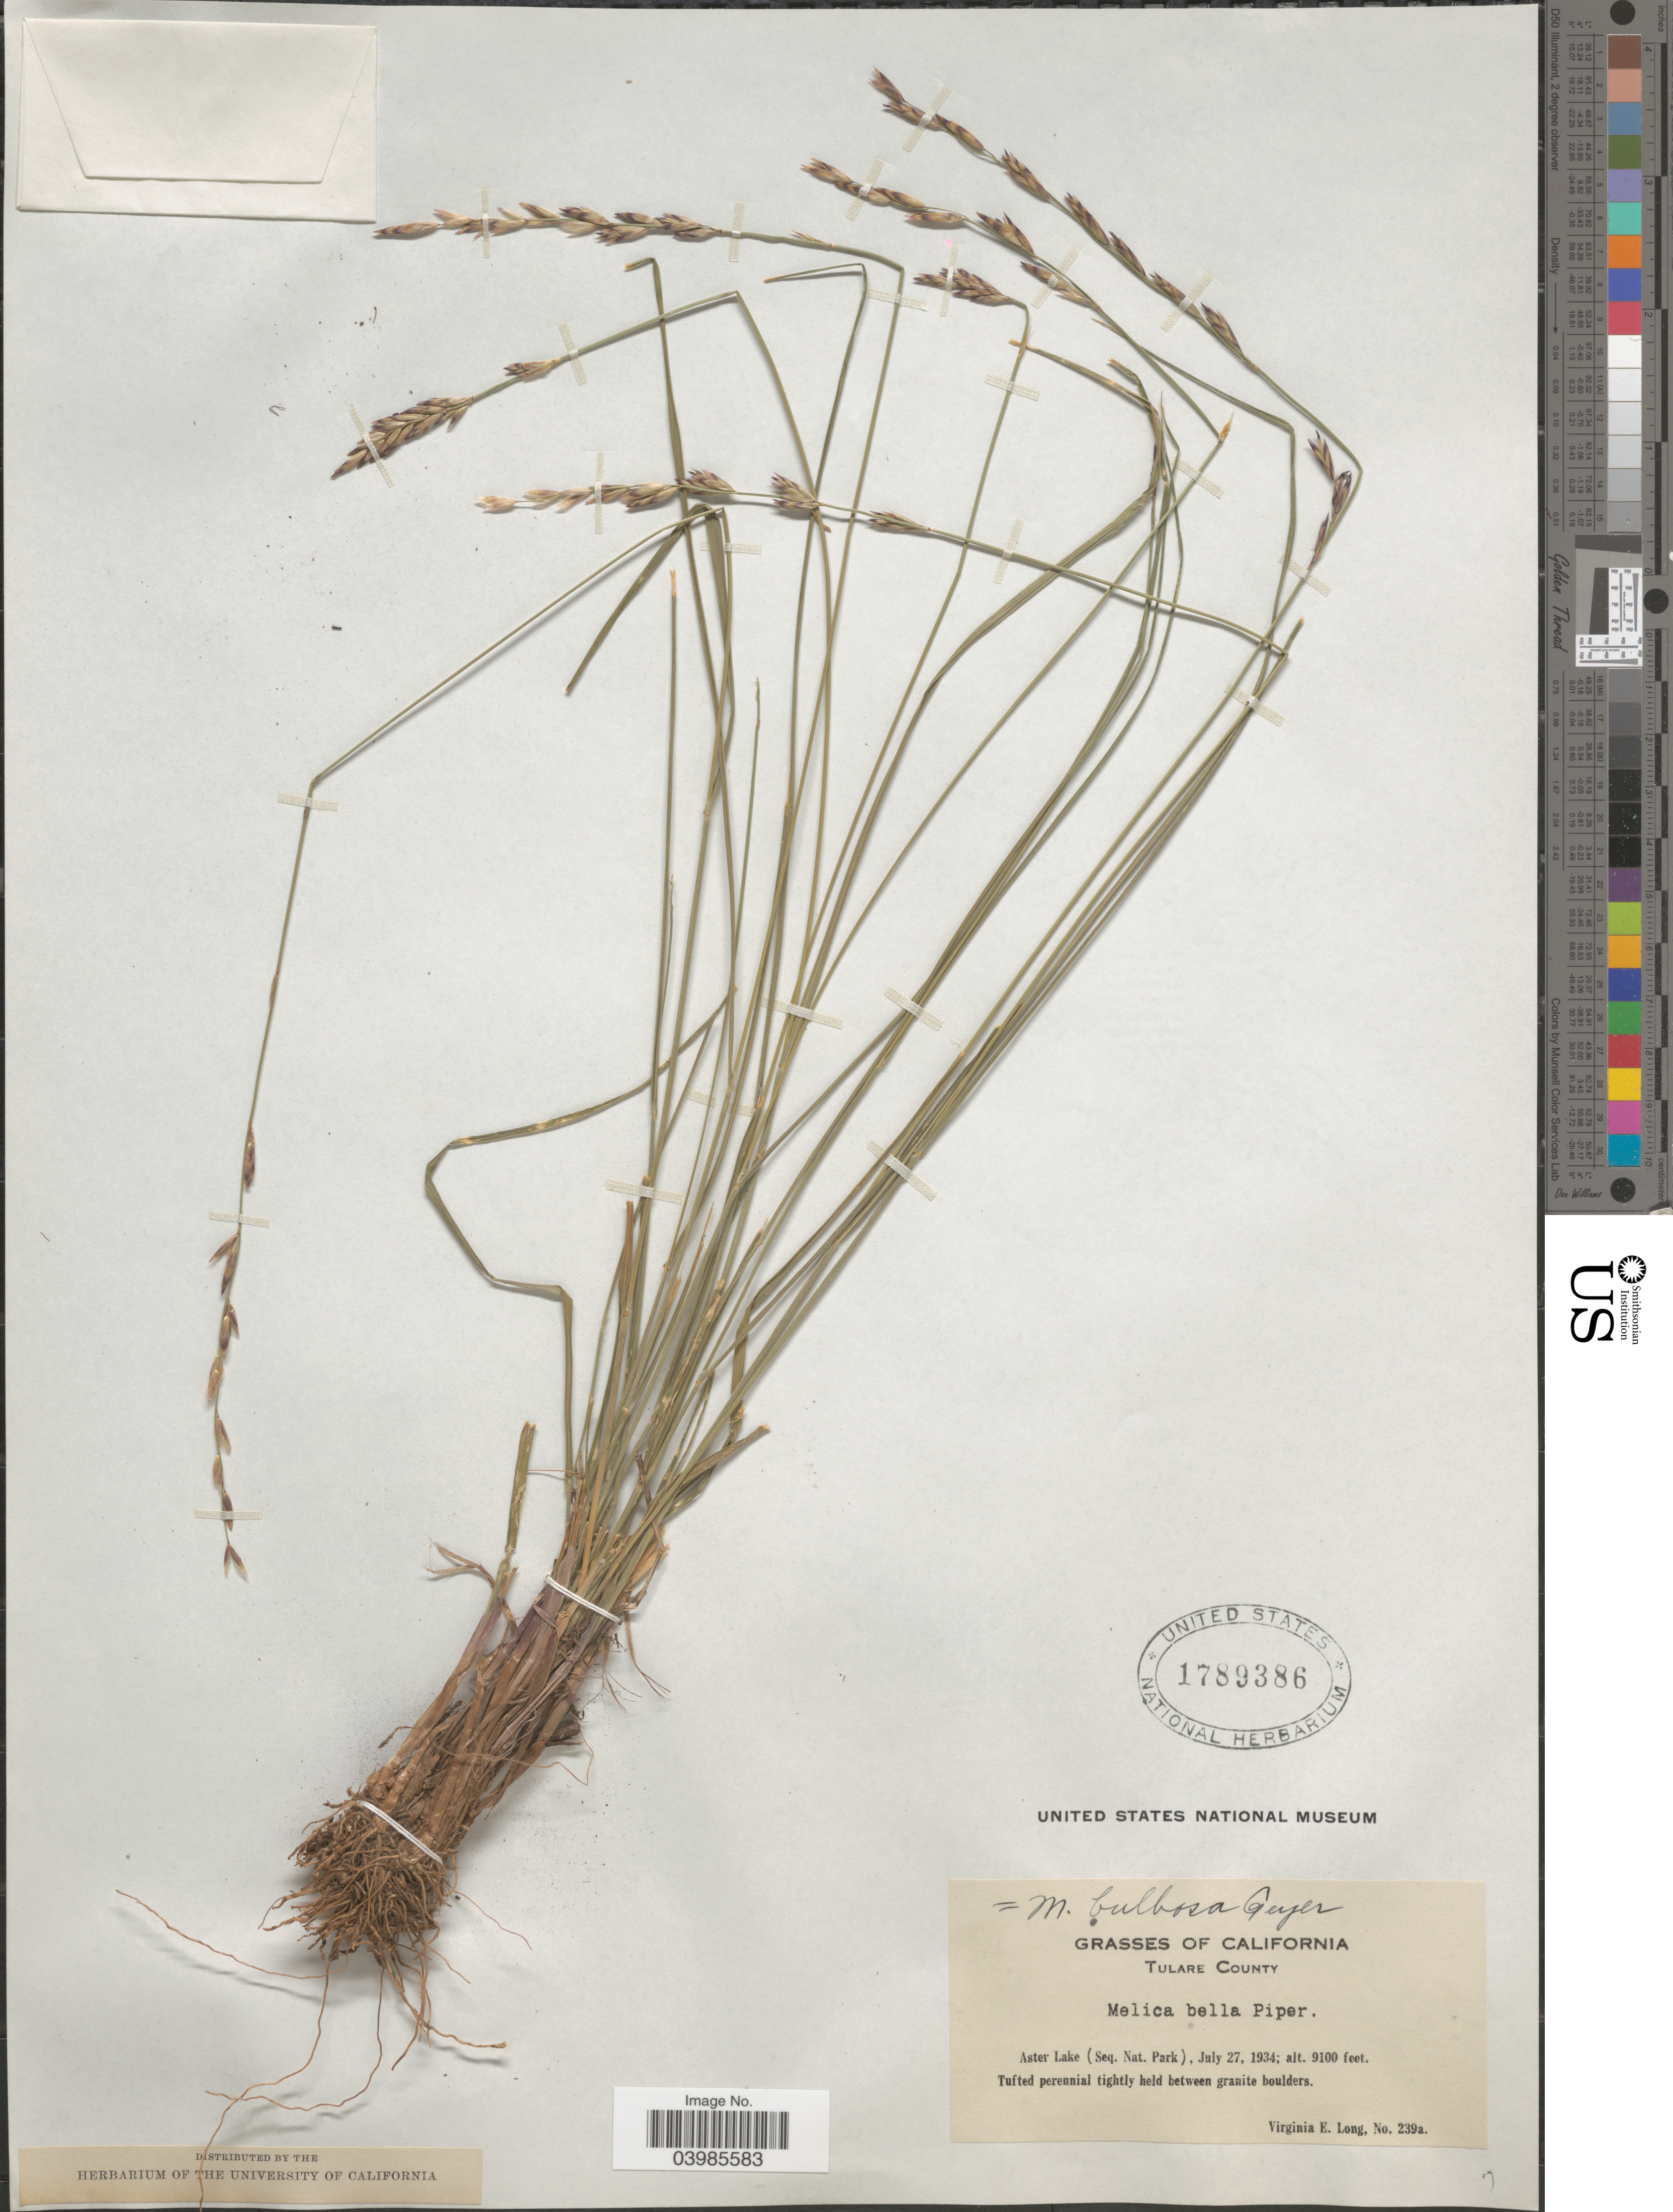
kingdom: Plantae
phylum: Tracheophyta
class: Liliopsida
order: Poales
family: Poaceae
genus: Melica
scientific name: Melica bulbosa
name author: Geyer ex Porter & J.M. Coult.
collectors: V. Long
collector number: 239a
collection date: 1934-07-27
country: United States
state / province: California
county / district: Tulare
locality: Tulare County. Aster Lake (Seq. Nat. Park).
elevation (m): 2774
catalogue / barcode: US 1789386